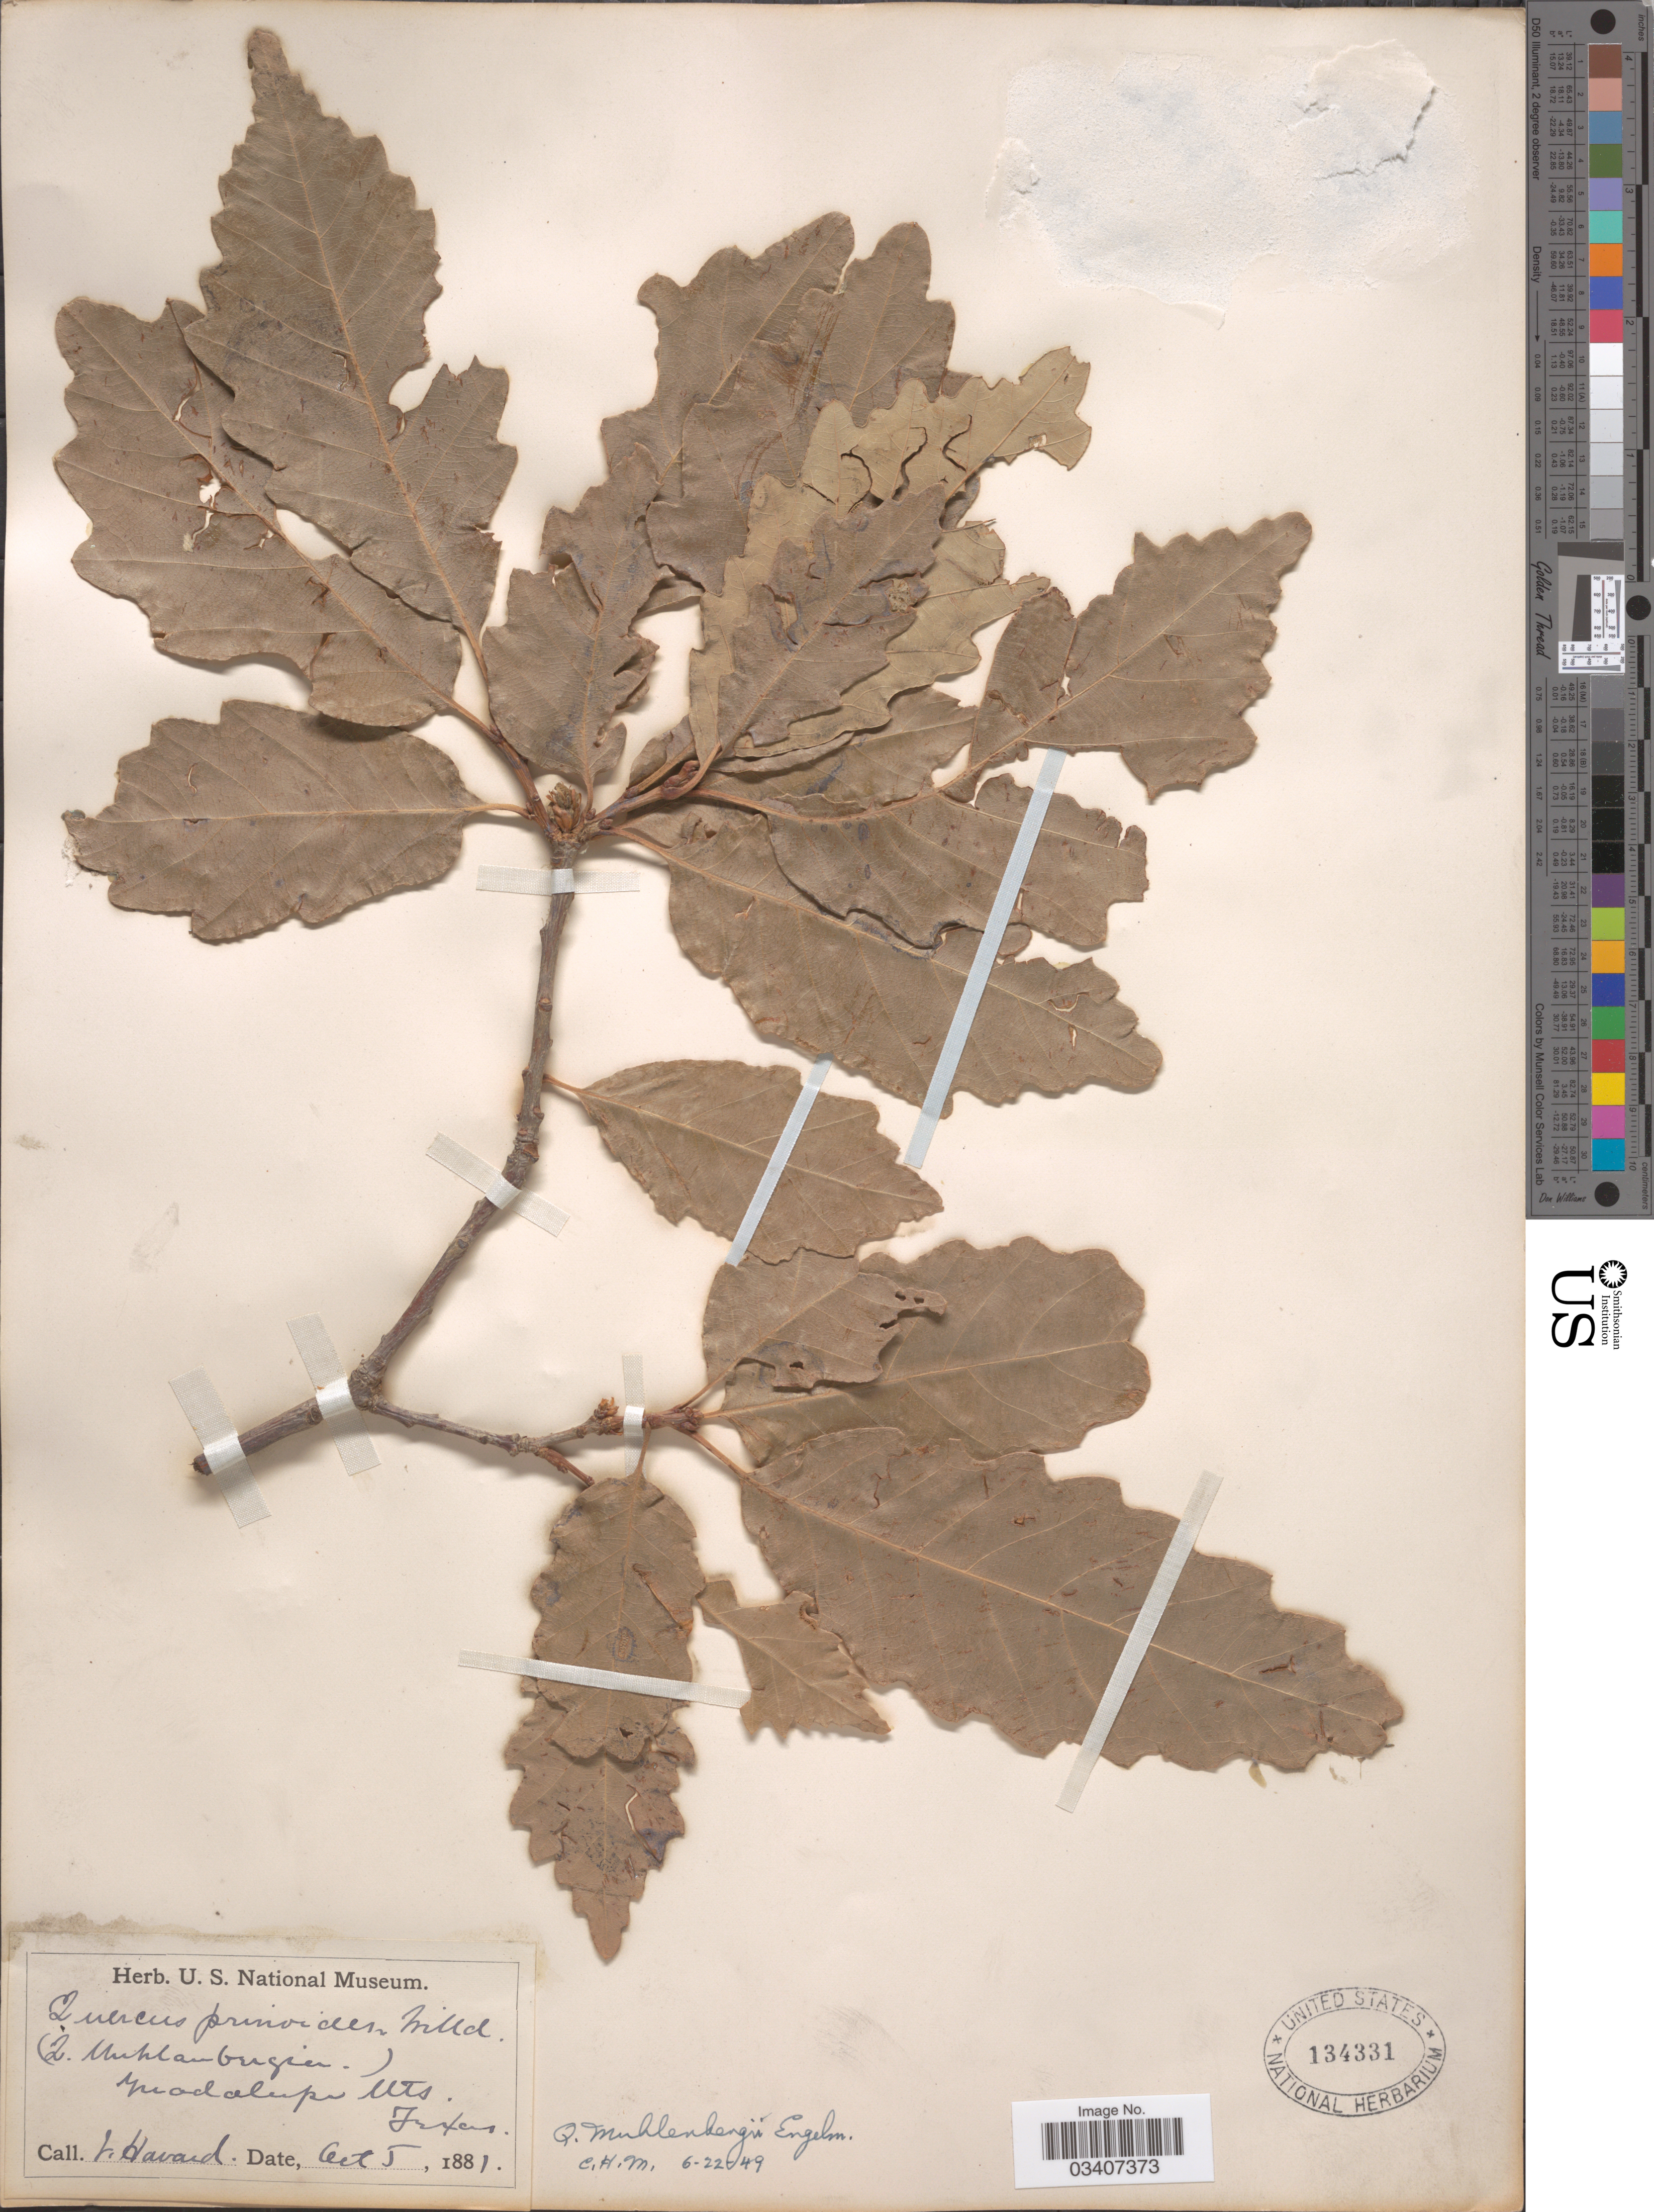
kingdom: Plantae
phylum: Tracheophyta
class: Magnoliopsida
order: Fagales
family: Fagaceae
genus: Quercus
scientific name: Quercus muehlenbergii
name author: Engelm.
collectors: V. Havard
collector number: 5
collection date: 1881-10-05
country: United States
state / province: Texas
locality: Guadalupe Mts.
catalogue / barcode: US 134331